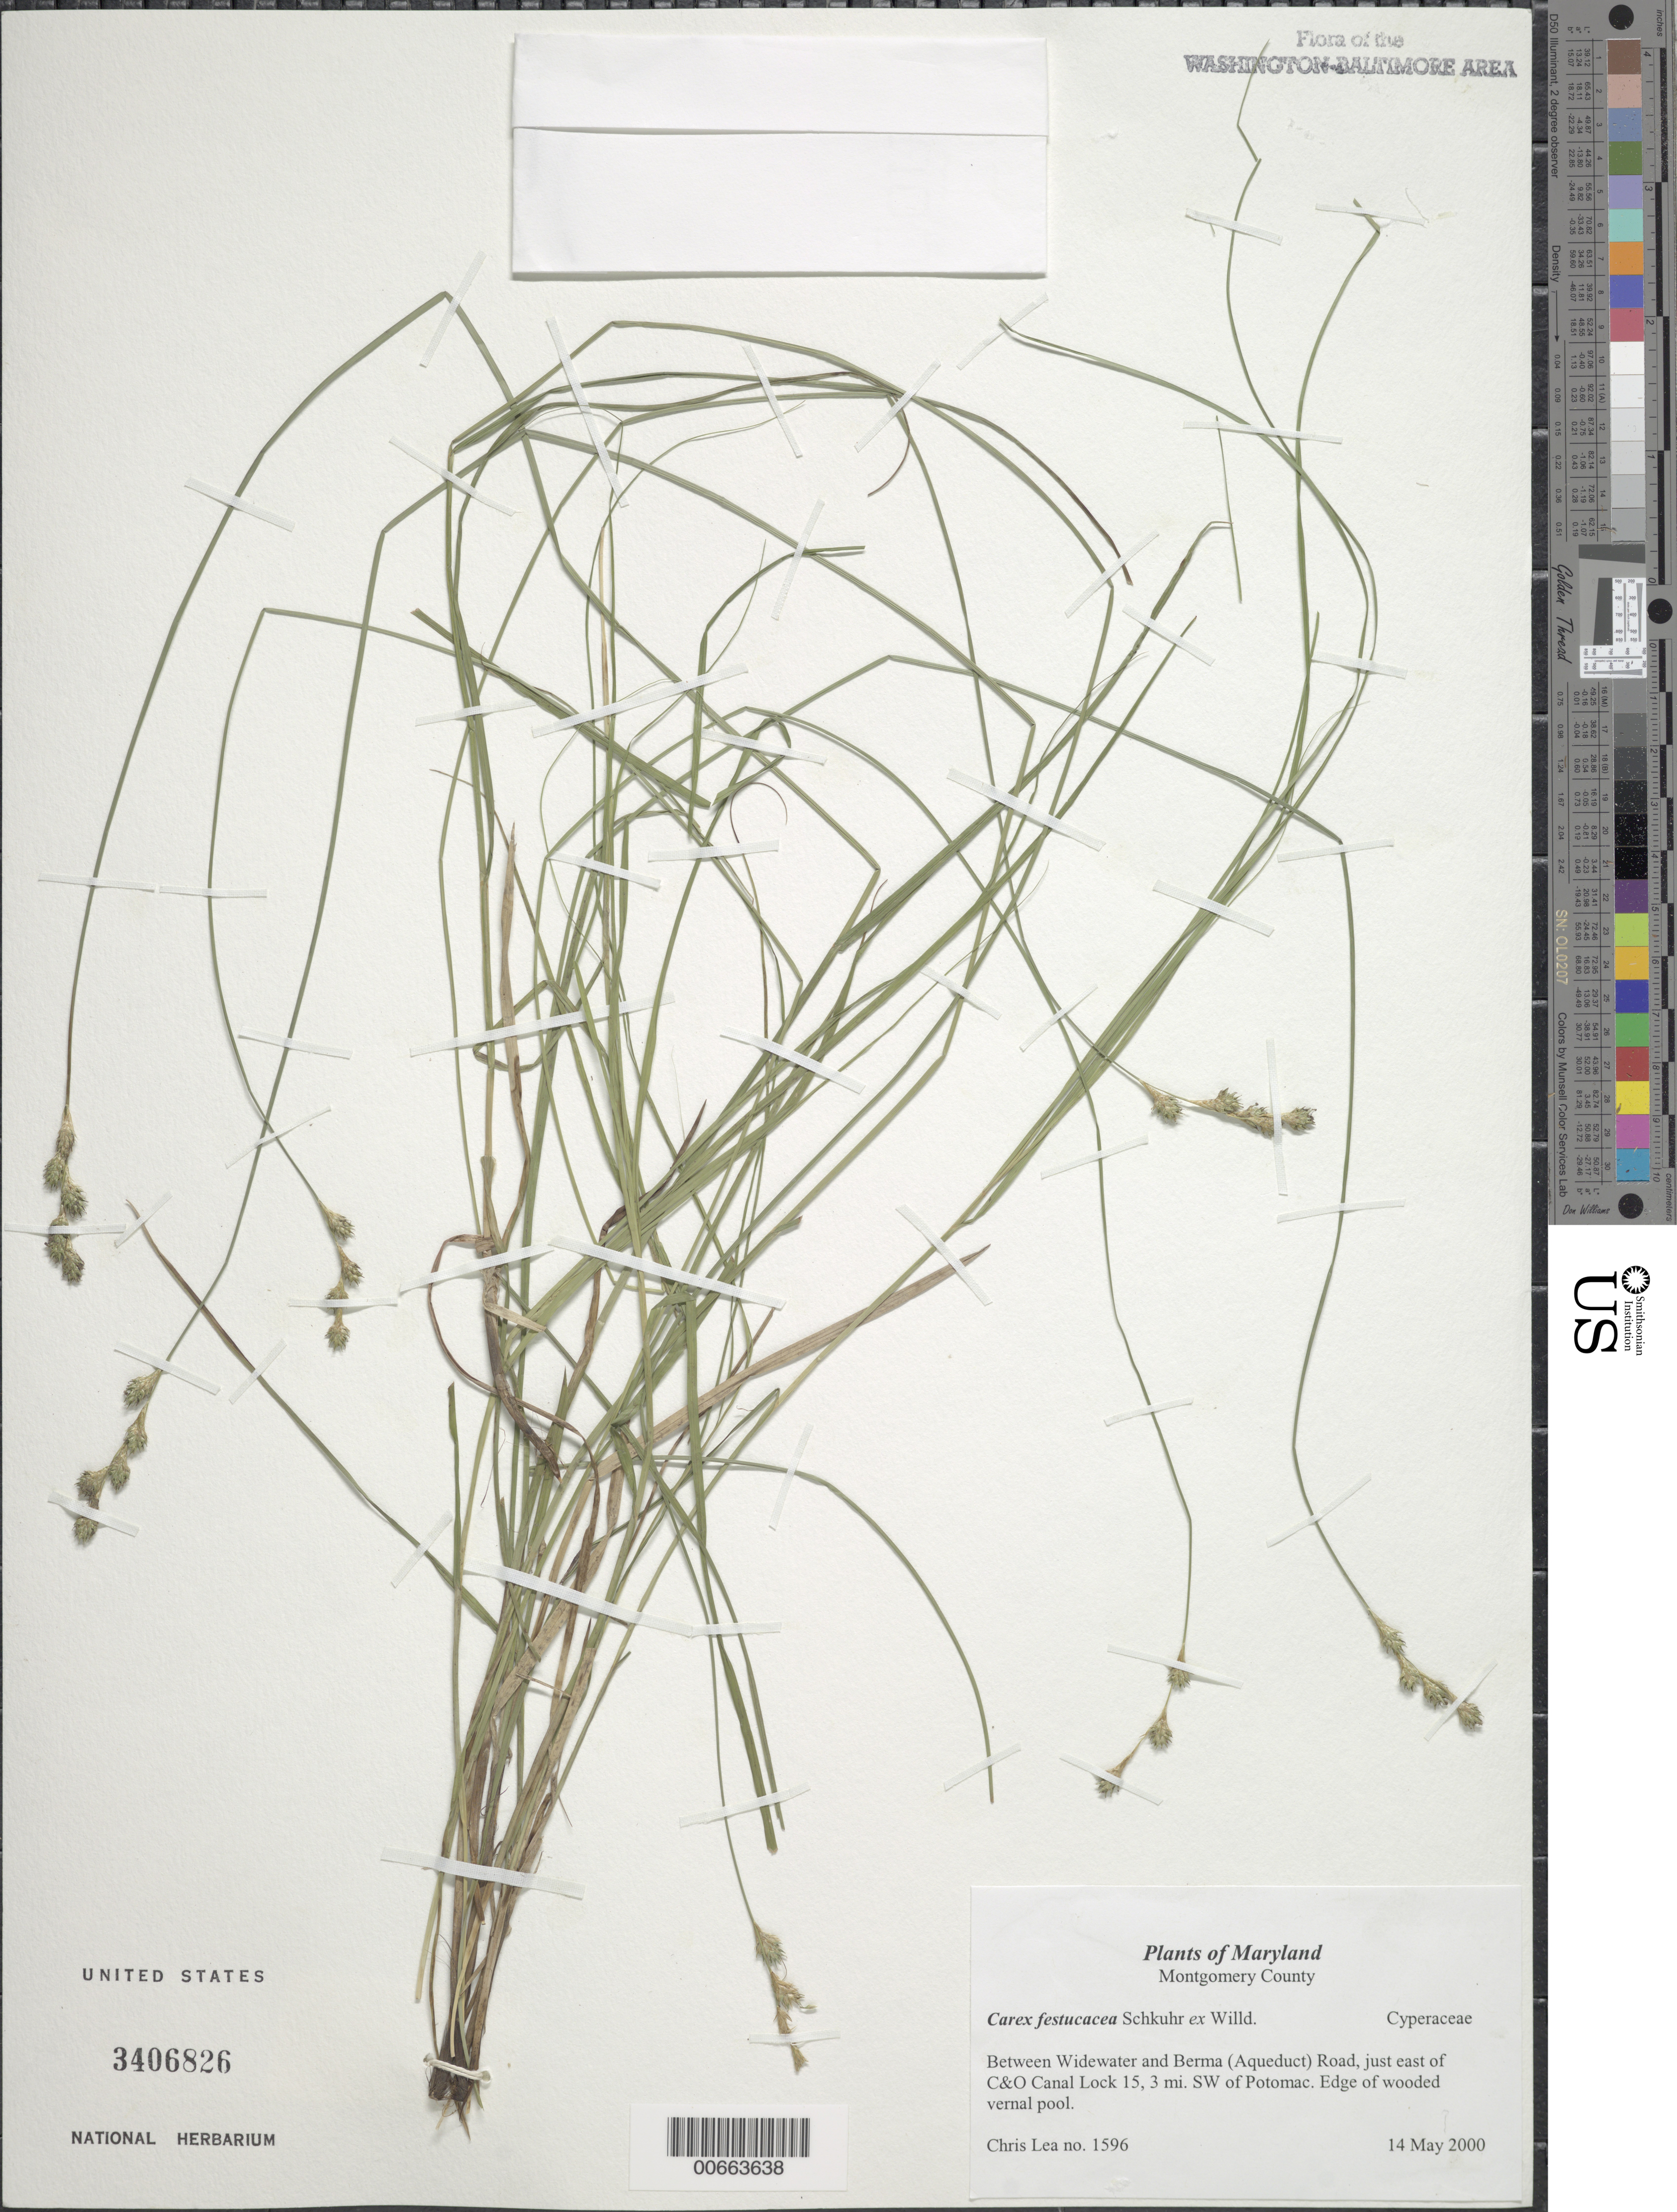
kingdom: Plantae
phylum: Tracheophyta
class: Liliopsida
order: Poales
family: Cyperaceae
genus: Carex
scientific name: Carex festucacea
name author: Willd.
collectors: C. Lea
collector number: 1596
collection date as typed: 14 May 2000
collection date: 2000-05-14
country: United States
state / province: Maryland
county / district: Montgomery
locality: Between Widewater and Berma (Aqueduct) Road, just east of C&O Canal Lock 15, 3 mi. SW of Potomac.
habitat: Edge of wooded vernal pool.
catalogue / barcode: US 3406826